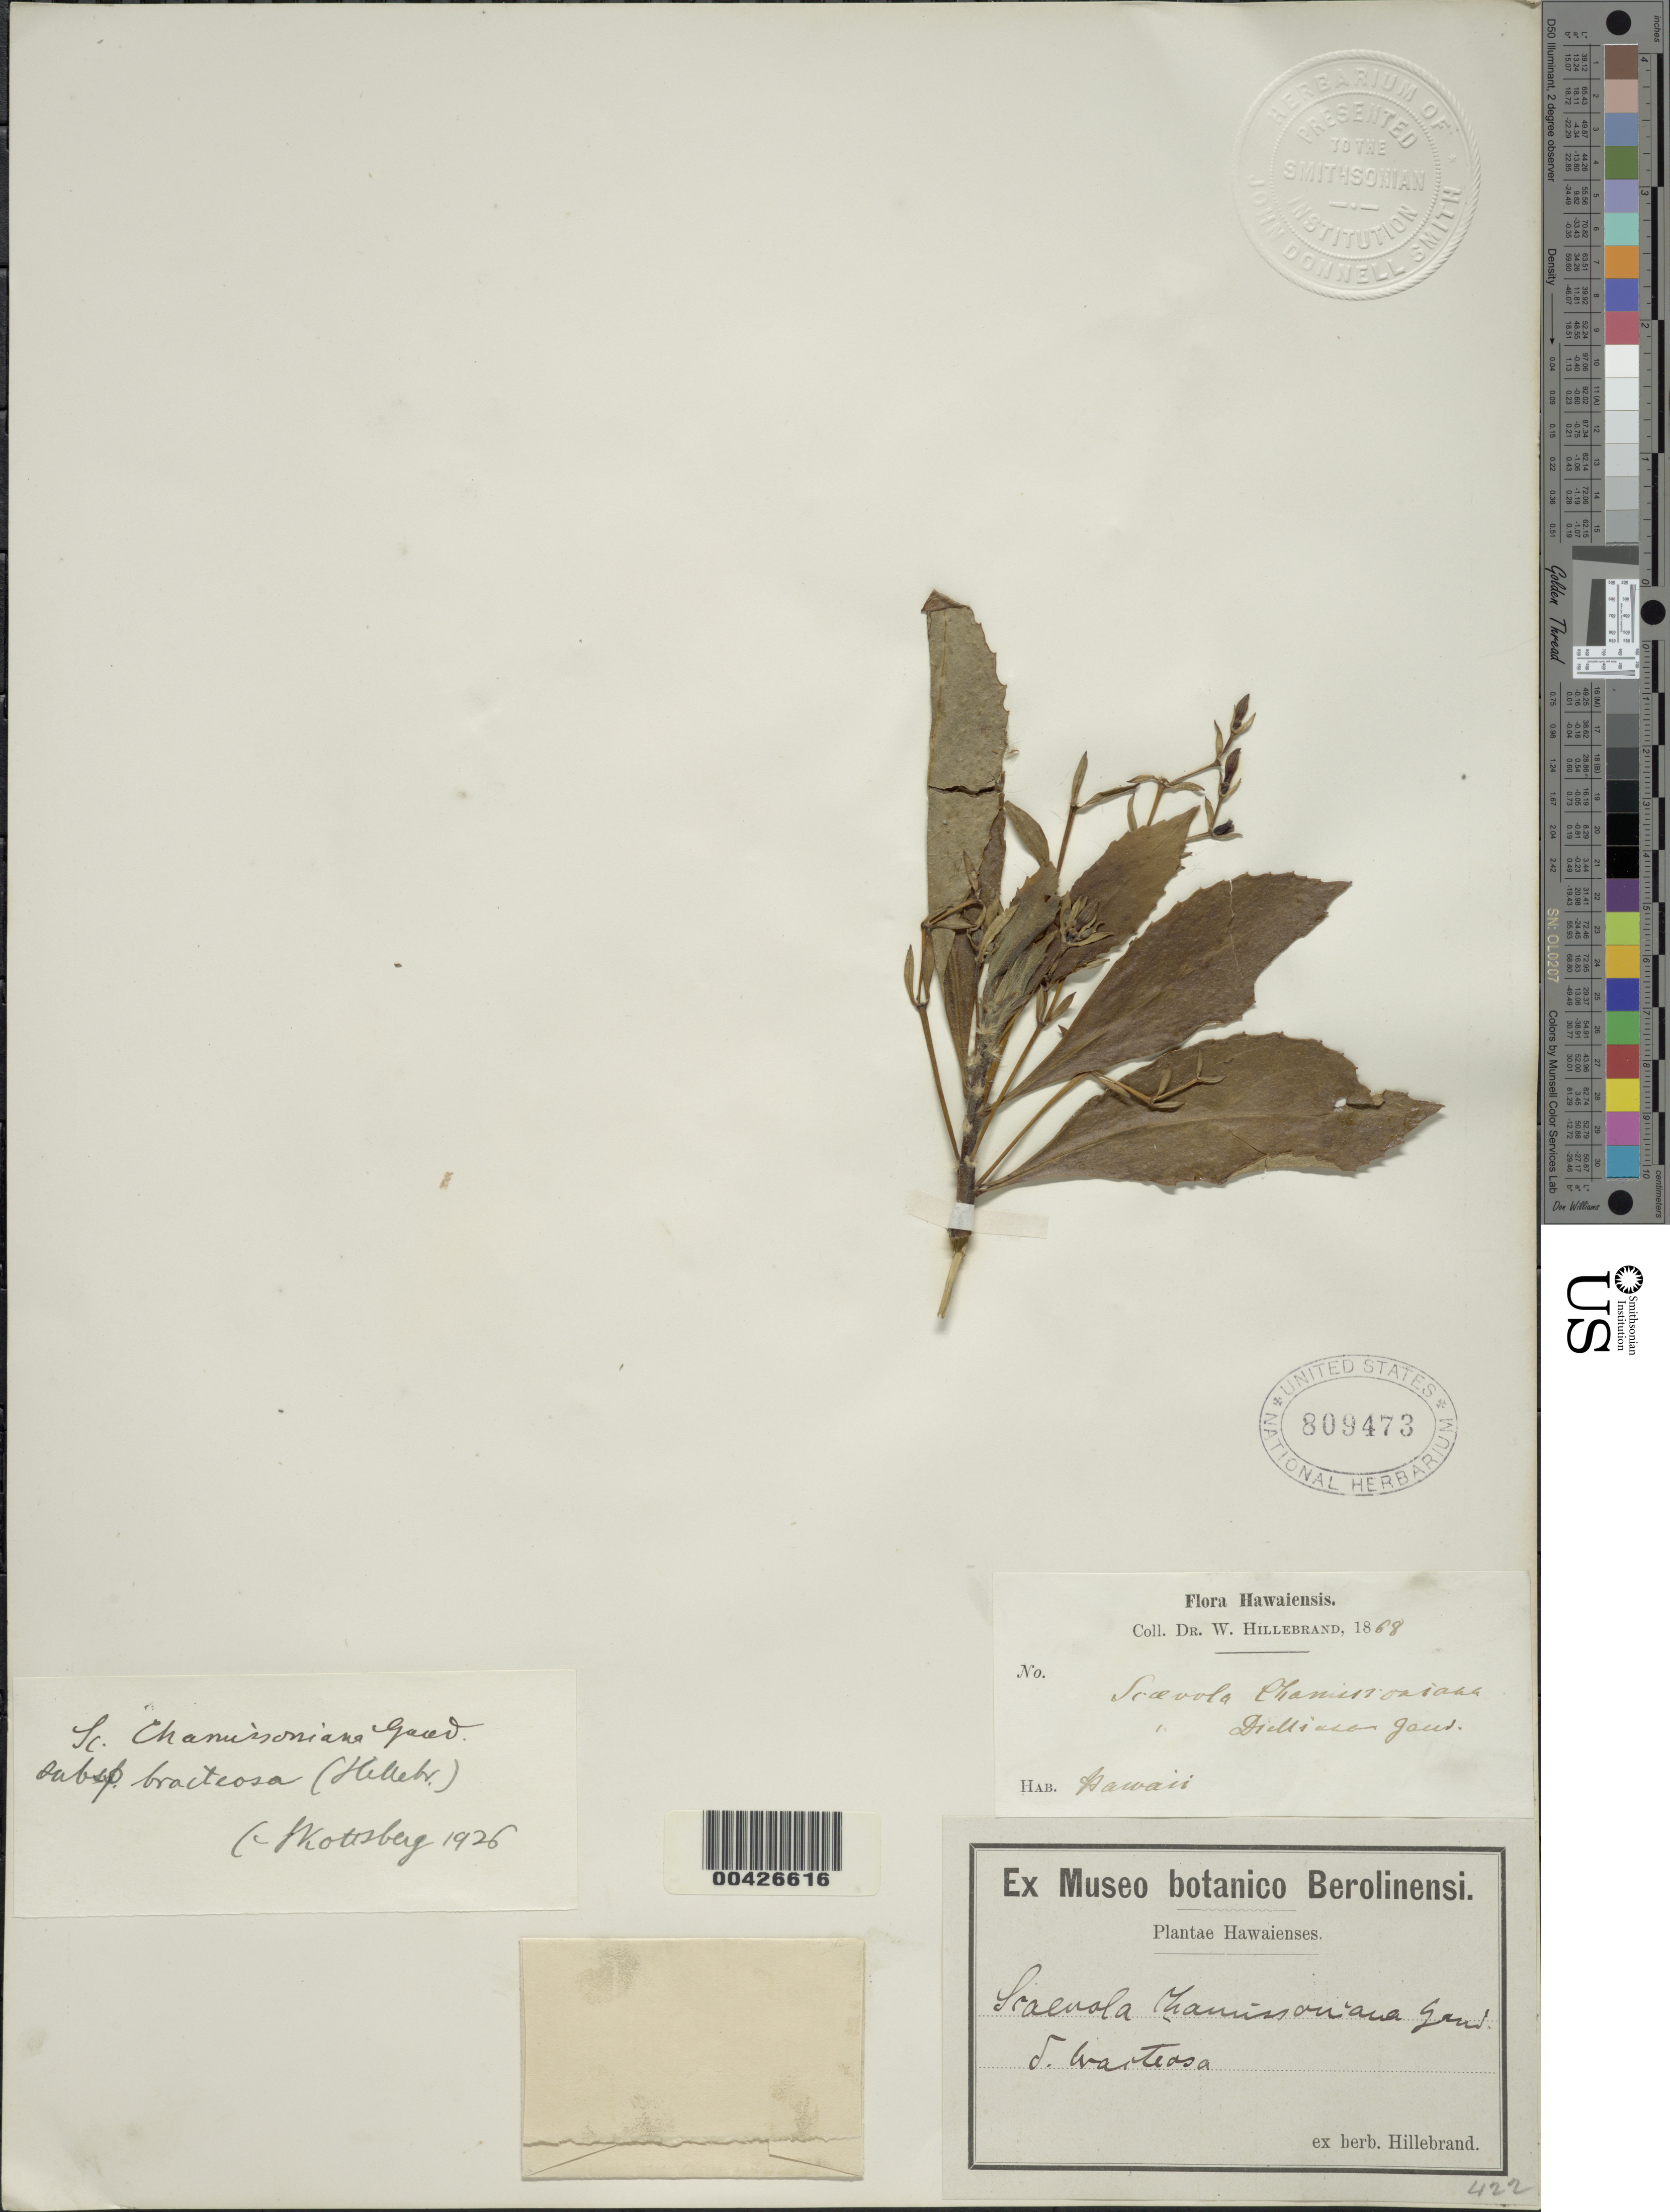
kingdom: Plantae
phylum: Tracheophyta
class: Magnoliopsida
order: Asterales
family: Goodeniaceae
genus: Scaevola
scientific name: Scaevola chamissoniana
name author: Gaudich.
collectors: W. Hillebrand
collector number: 422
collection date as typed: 1868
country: United States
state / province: Hawaii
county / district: Hawaii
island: Hawaii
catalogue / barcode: US 809473